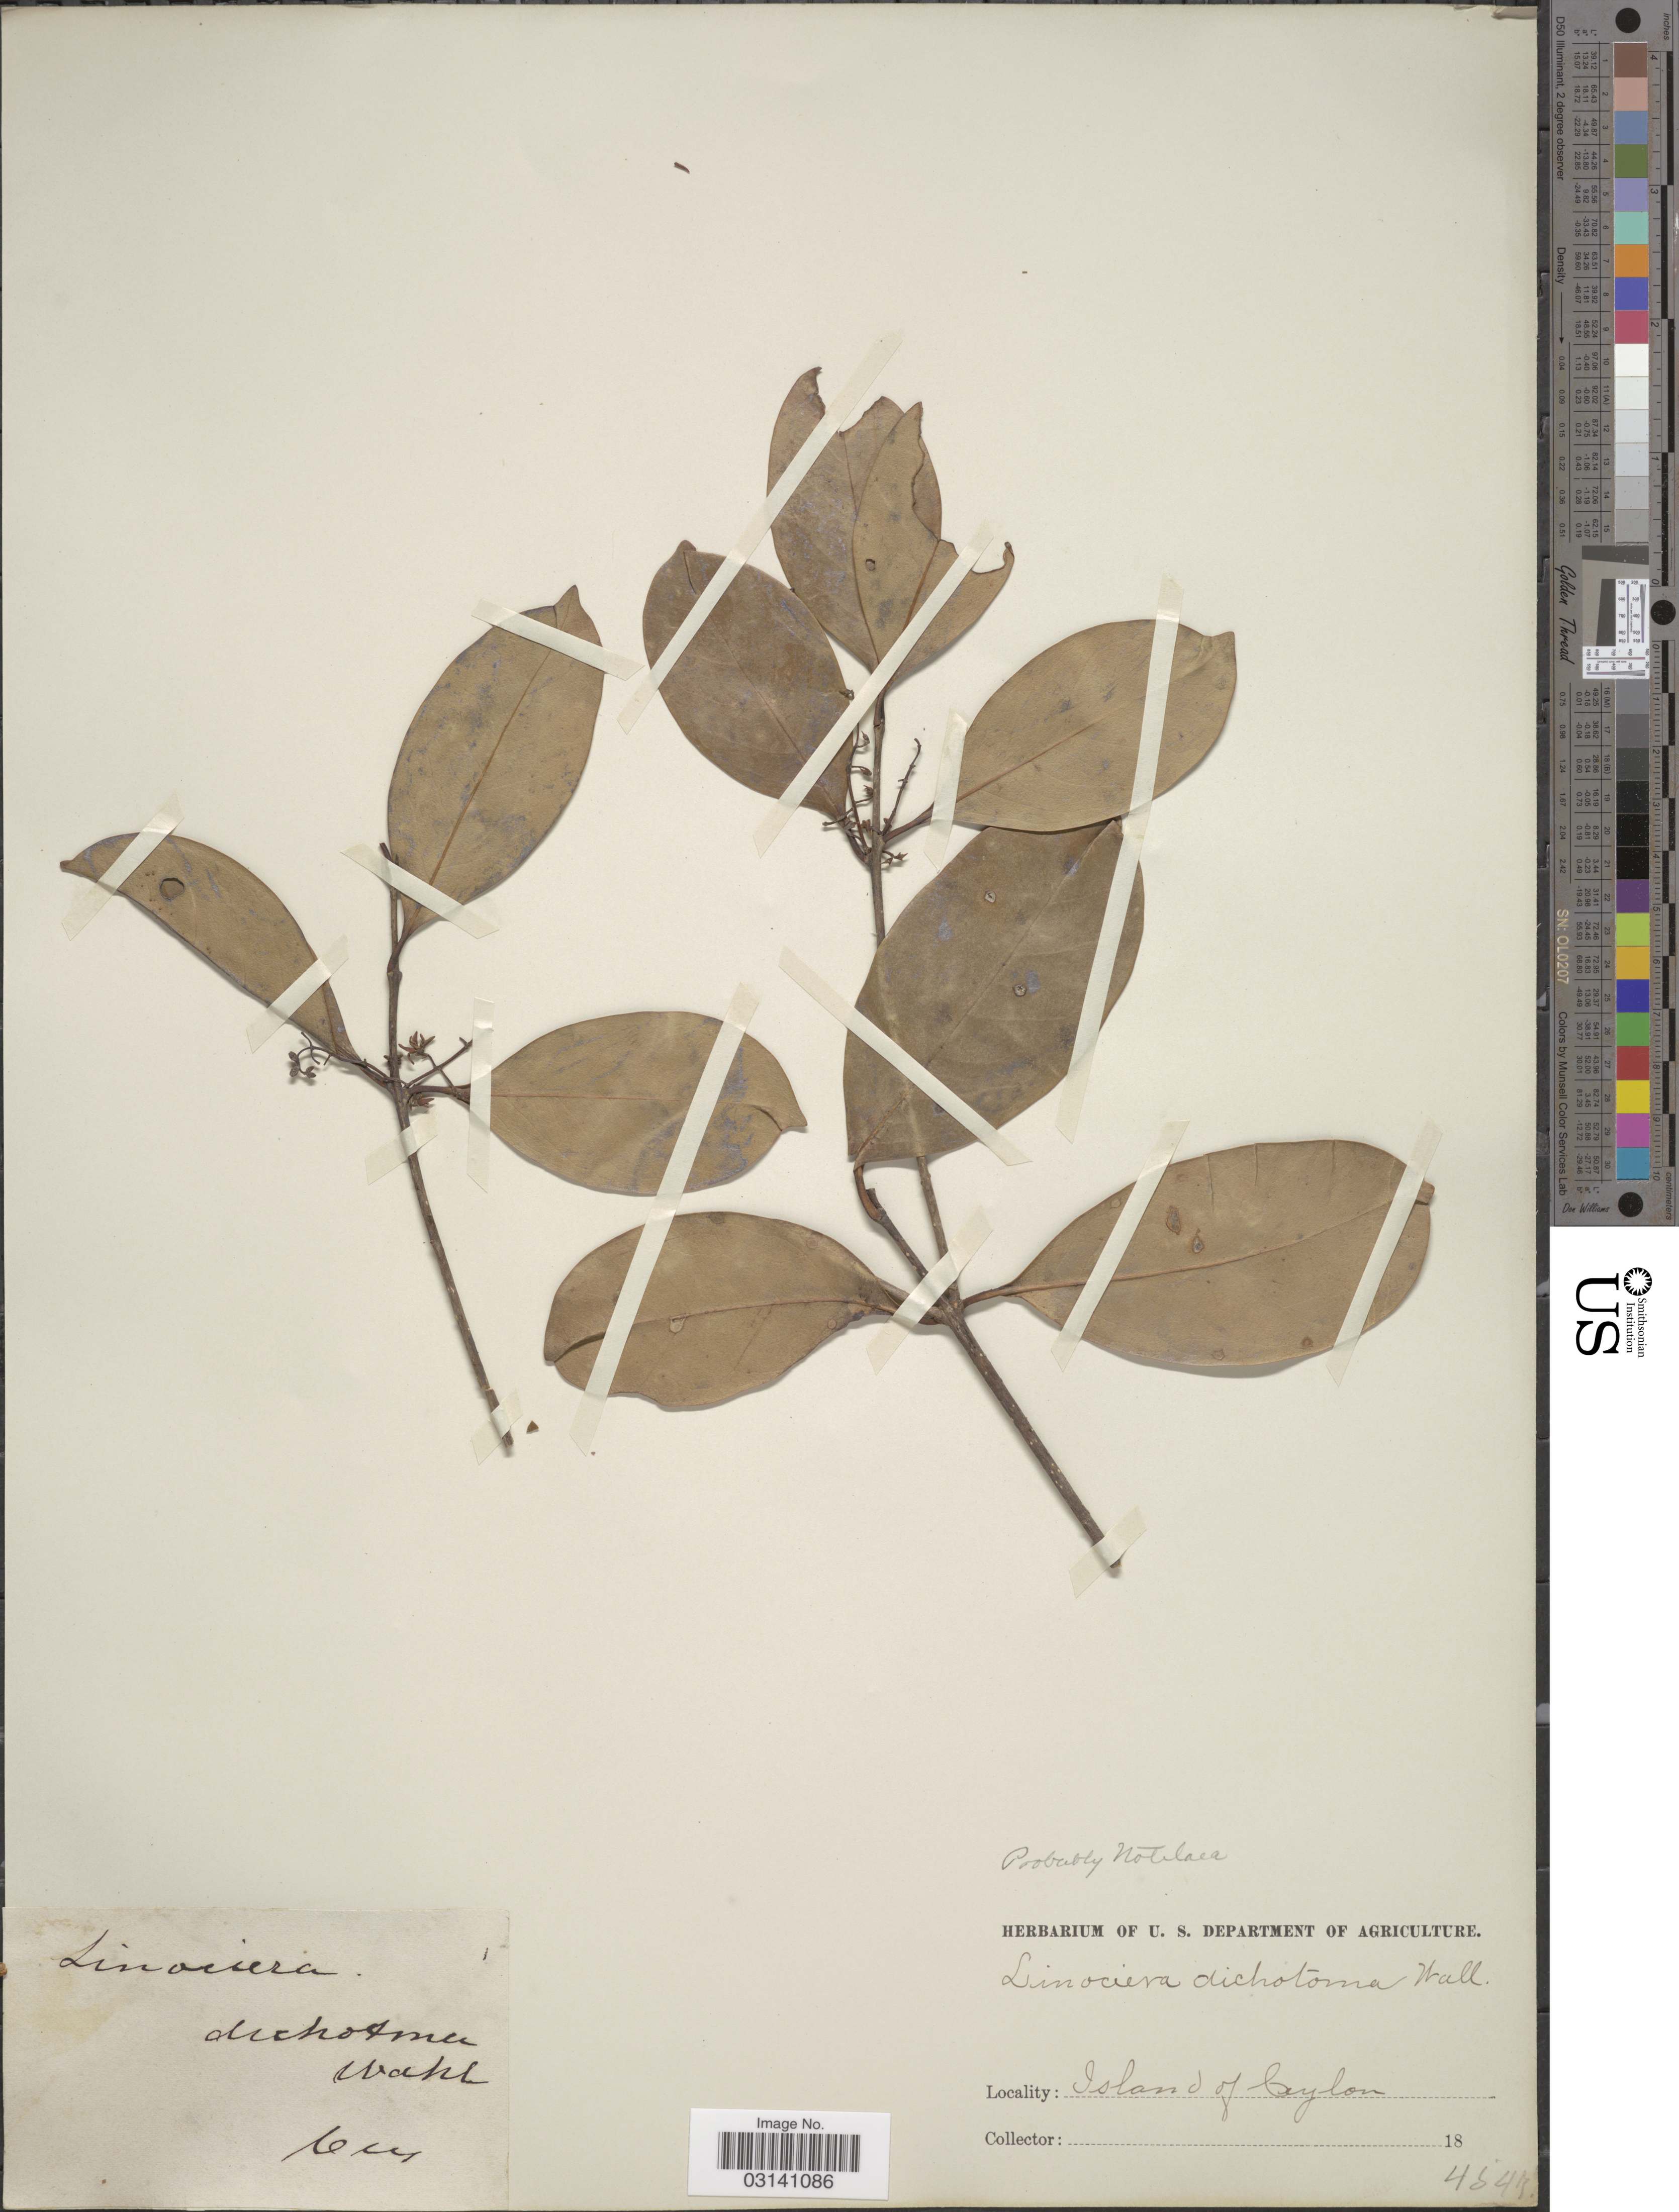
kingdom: Plantae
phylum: Tracheophyta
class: Magnoliopsida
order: Lamiales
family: Oleaceae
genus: Notelaea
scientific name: Notelaea sp.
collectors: Facchini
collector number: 4547*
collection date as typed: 18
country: Sri Lanka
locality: Island of Ceylon. Cey.